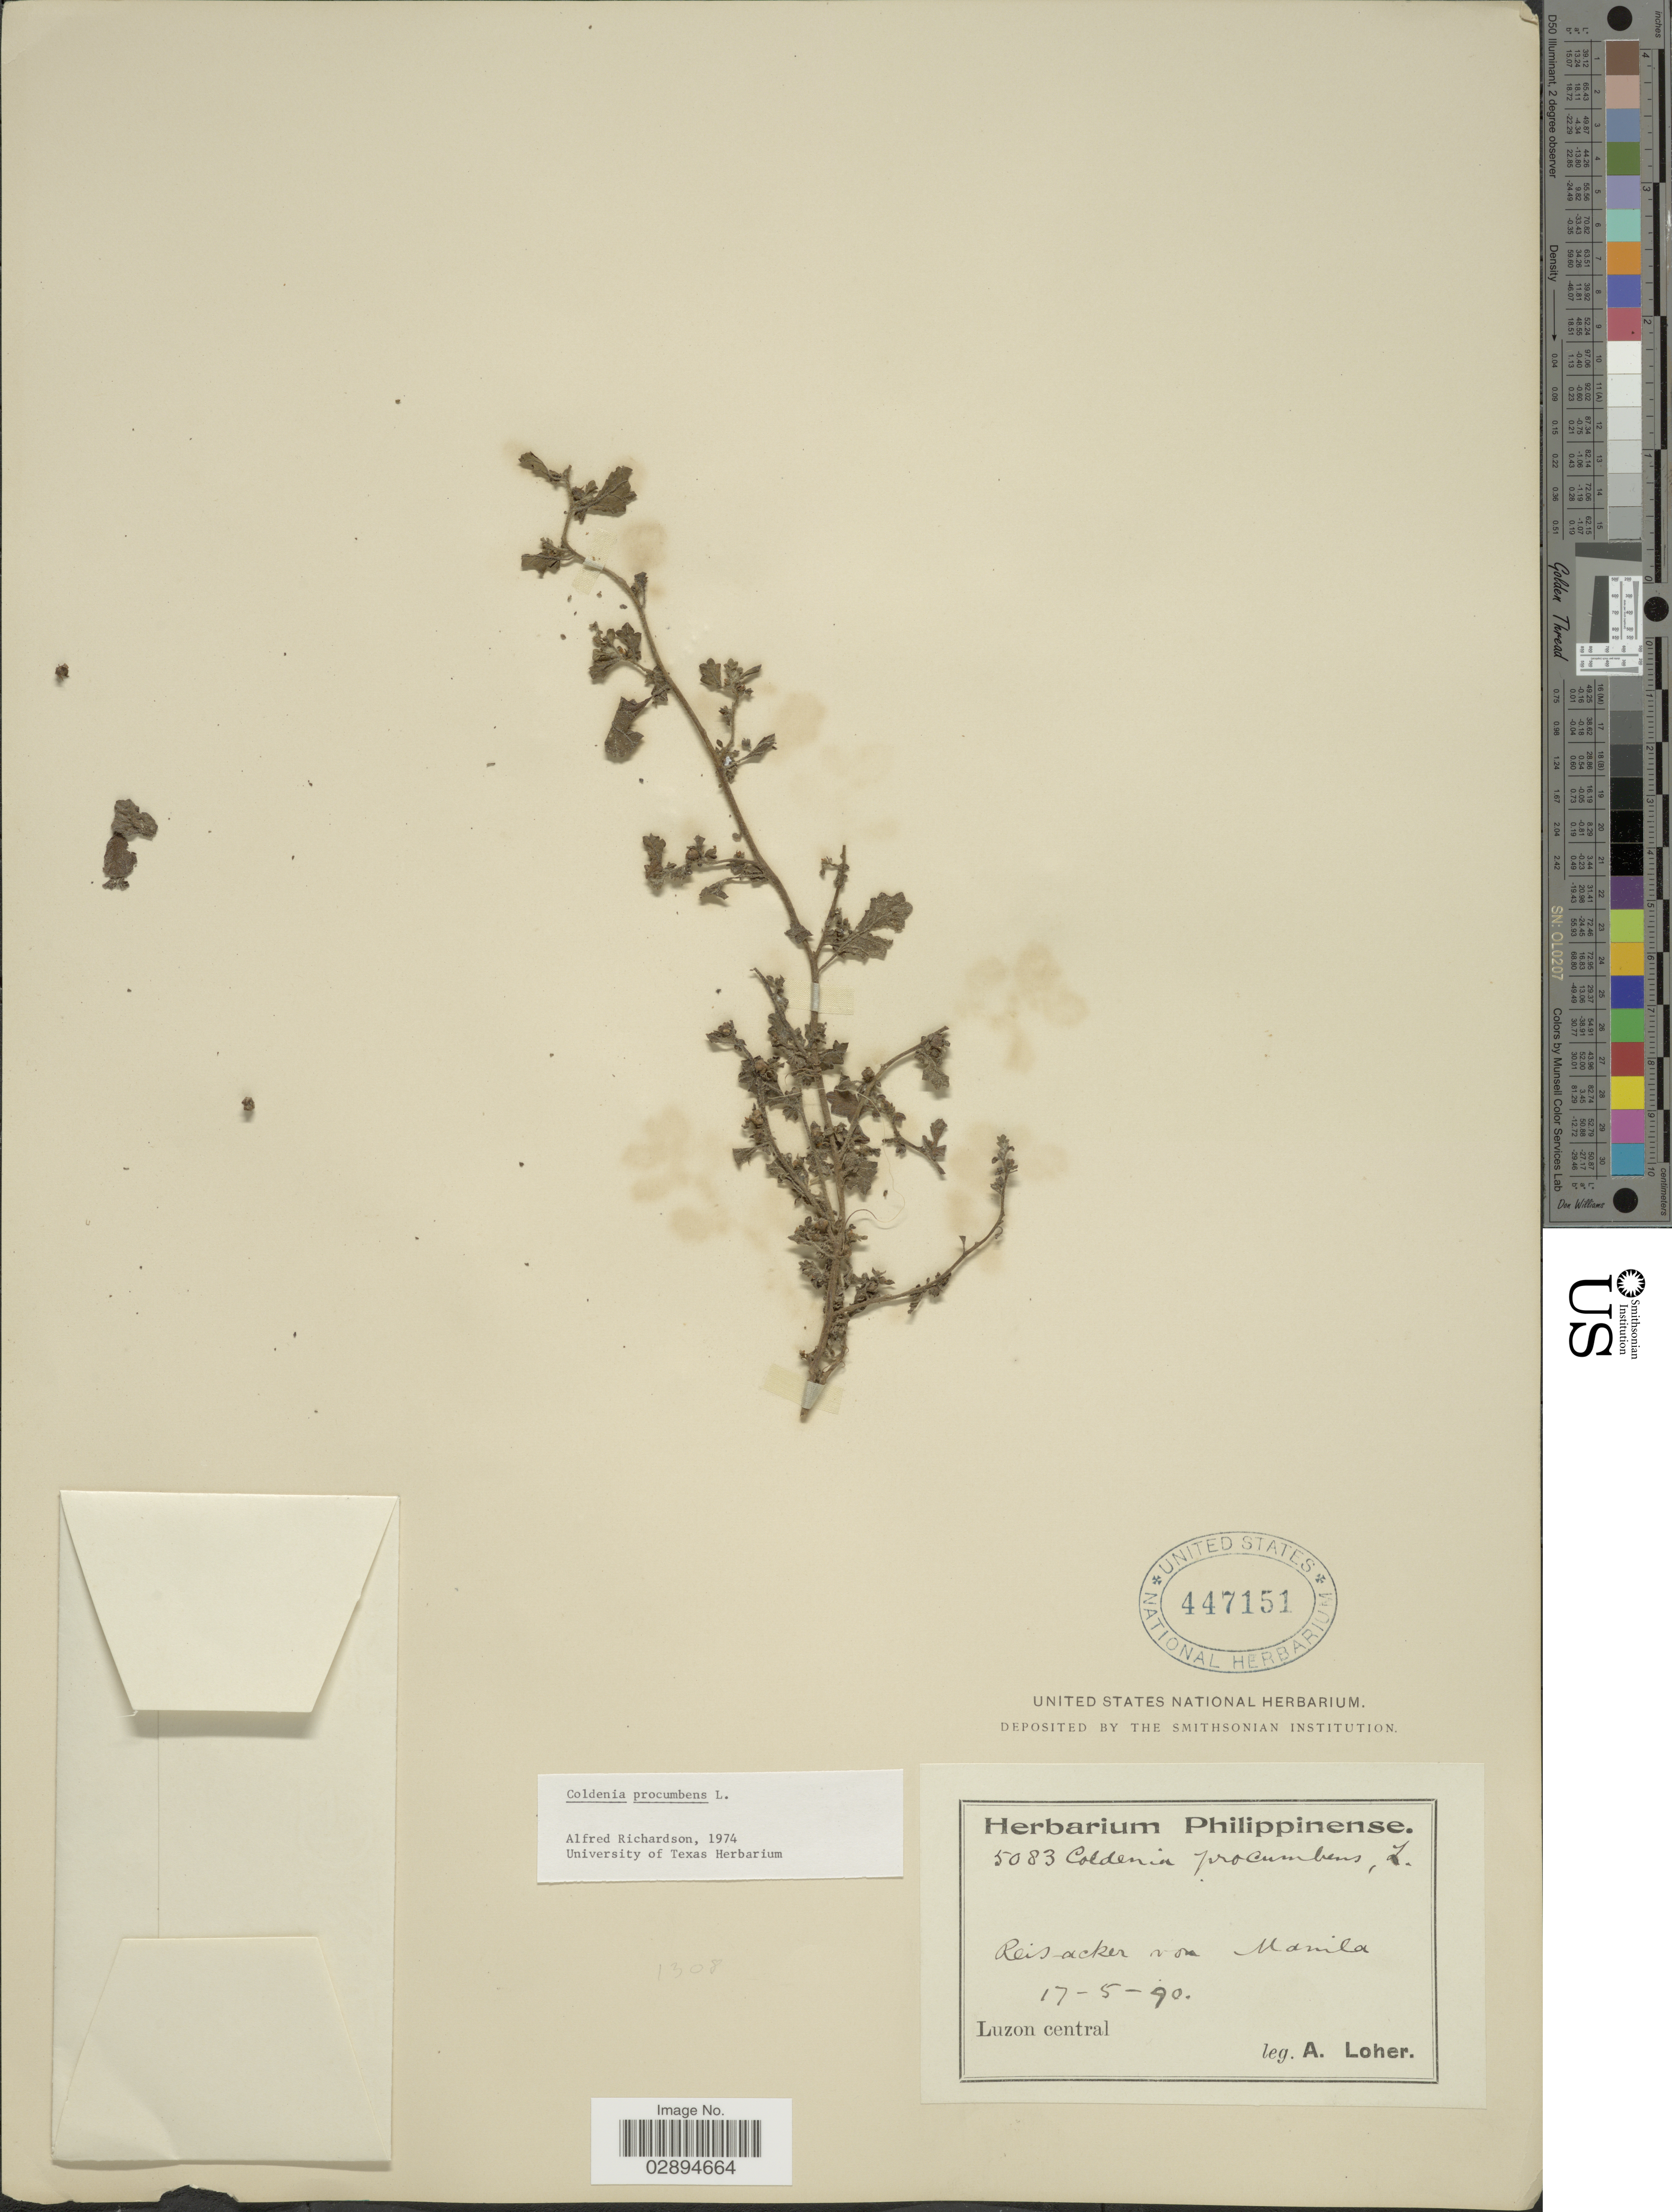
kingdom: Plantae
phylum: Tracheophyta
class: Magnoliopsida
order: Boraginales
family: Coldeniaceae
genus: Coldenia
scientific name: Coldenia procumbens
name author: L.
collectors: A. Loher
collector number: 5083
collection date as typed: Transcribed d/m/y: 17/5/90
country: Philippines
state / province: Central Luzon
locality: Luzon Central.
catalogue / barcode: US 447151